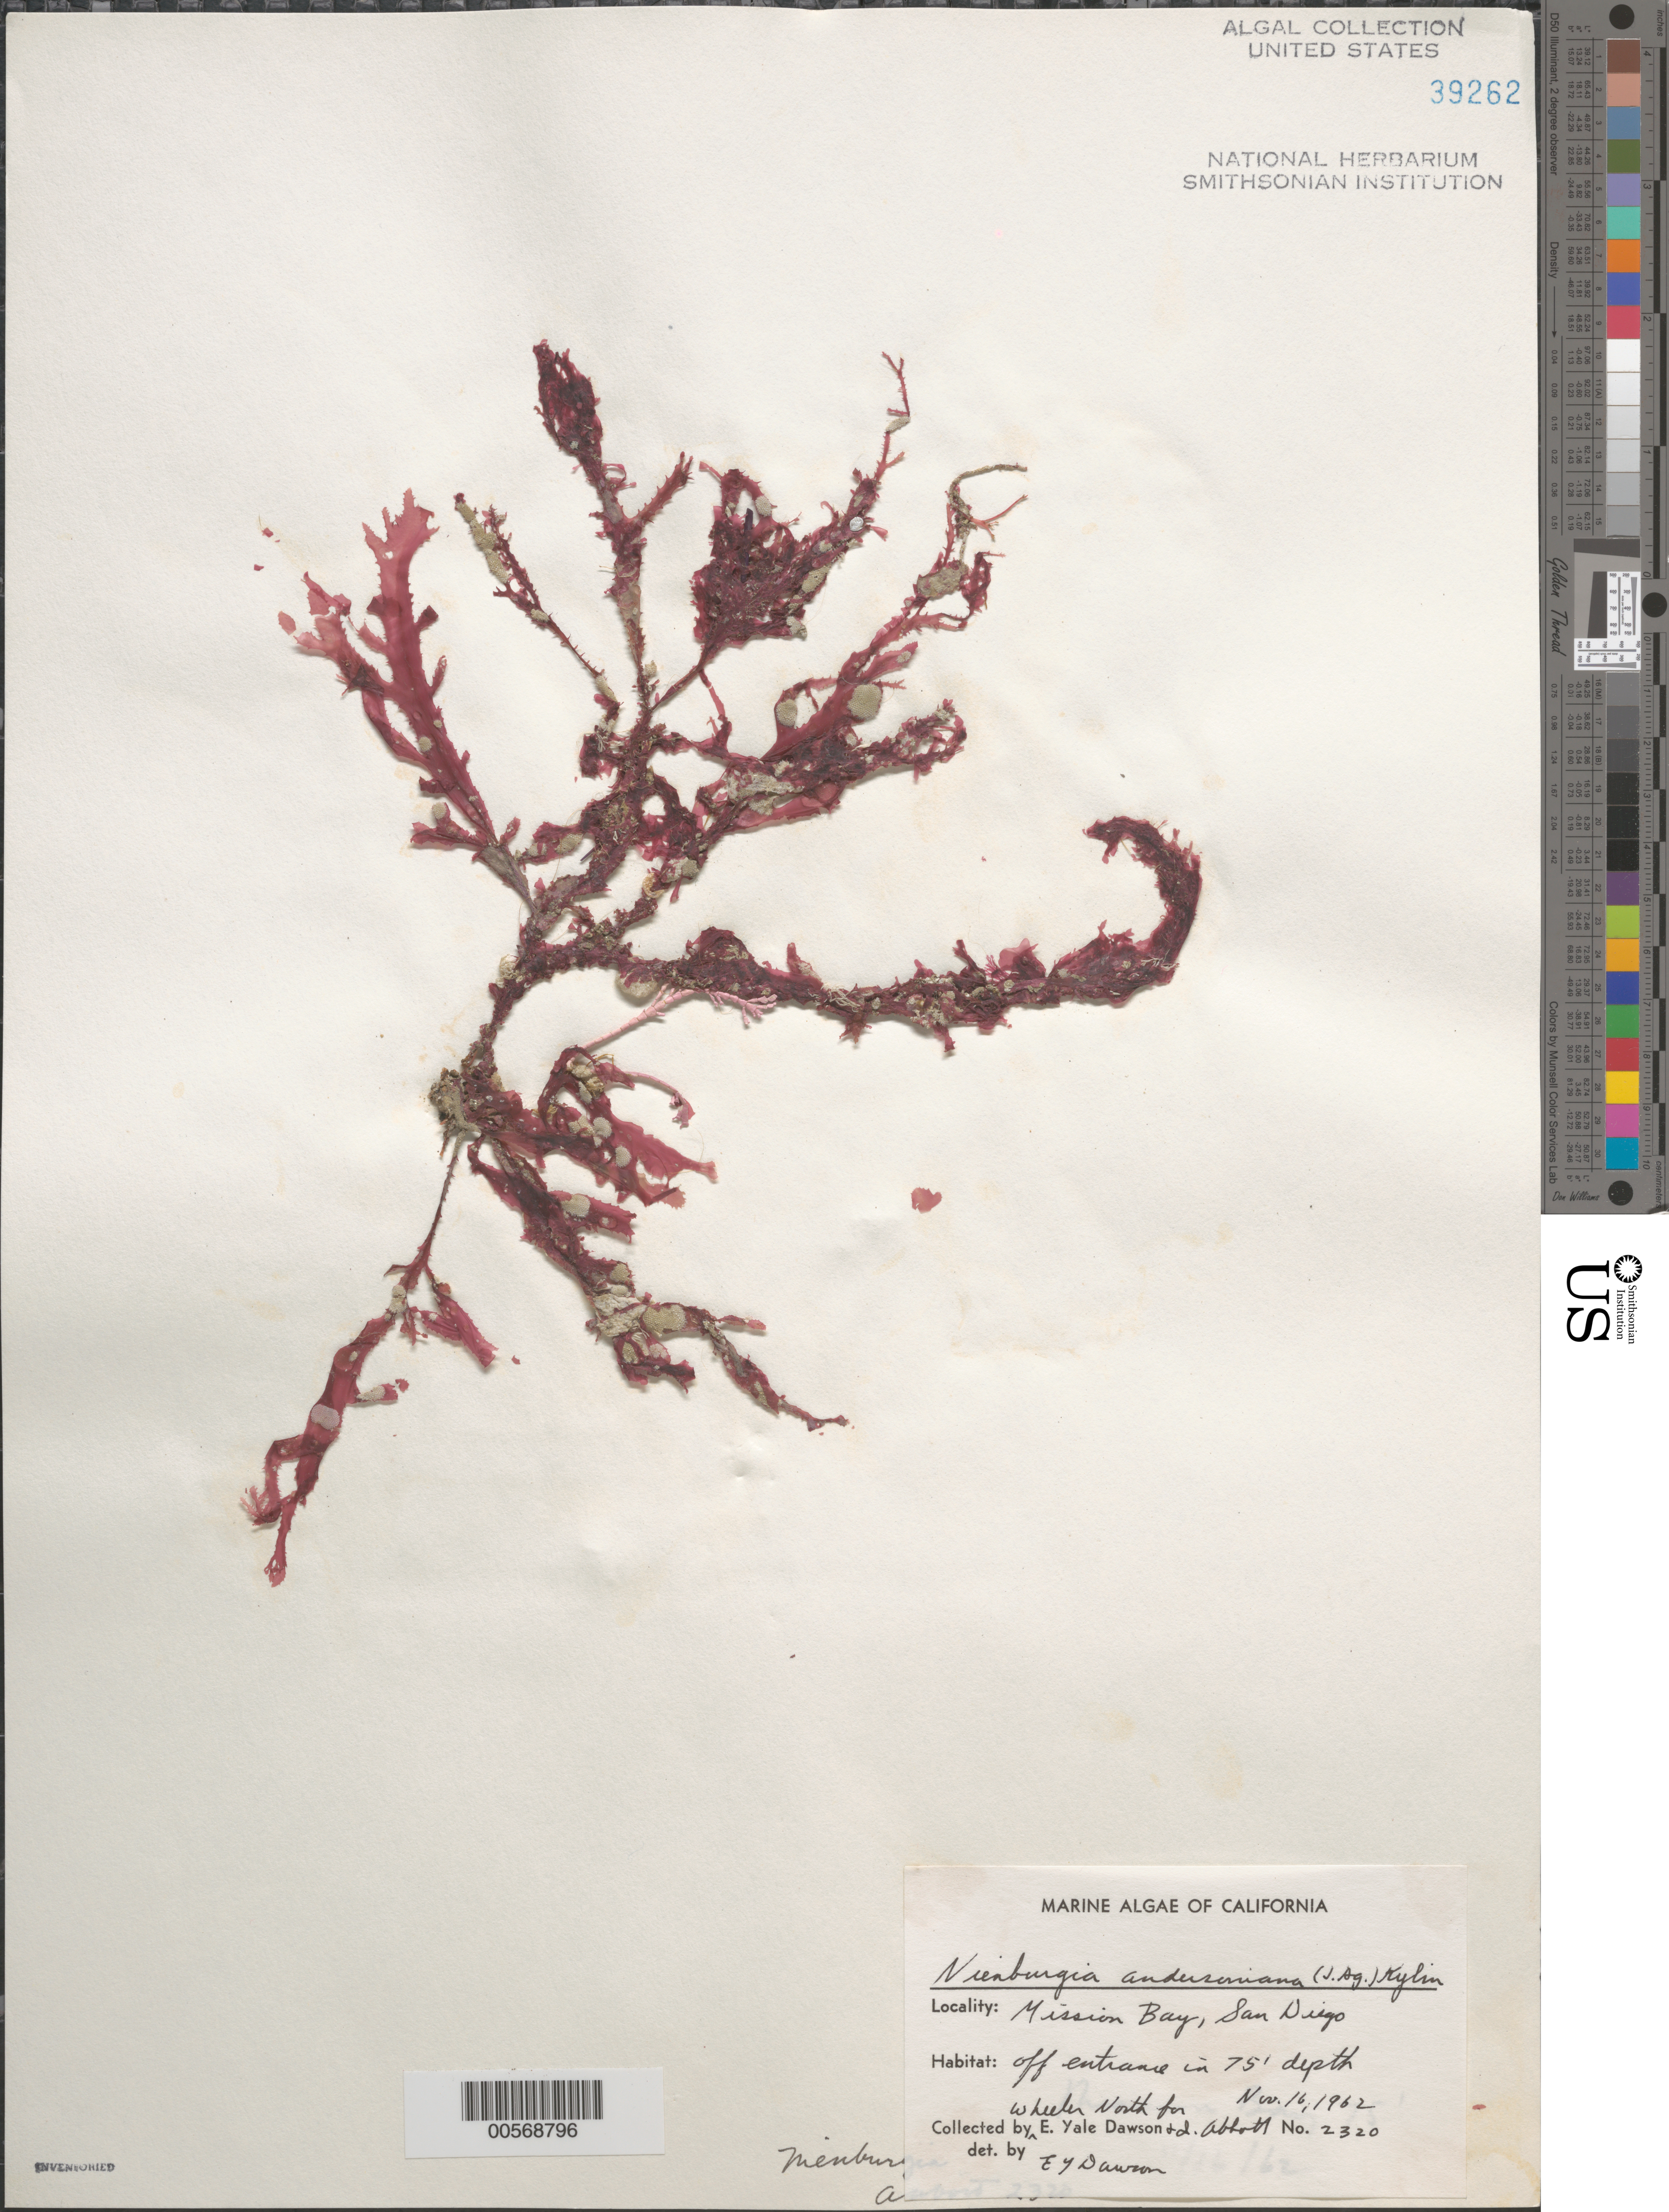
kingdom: Plantae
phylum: Rhodophyta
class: Florideophyceae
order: Ceramiales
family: Delesseriaceae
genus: Nienburgia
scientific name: Nienburgia andersoniana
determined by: Dawson, E. Y.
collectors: W. North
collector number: IAA 2320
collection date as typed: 16 Nov 1962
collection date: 1962-11-16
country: United States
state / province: California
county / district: San Diego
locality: Mission Bay, San Diego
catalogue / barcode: US 39262